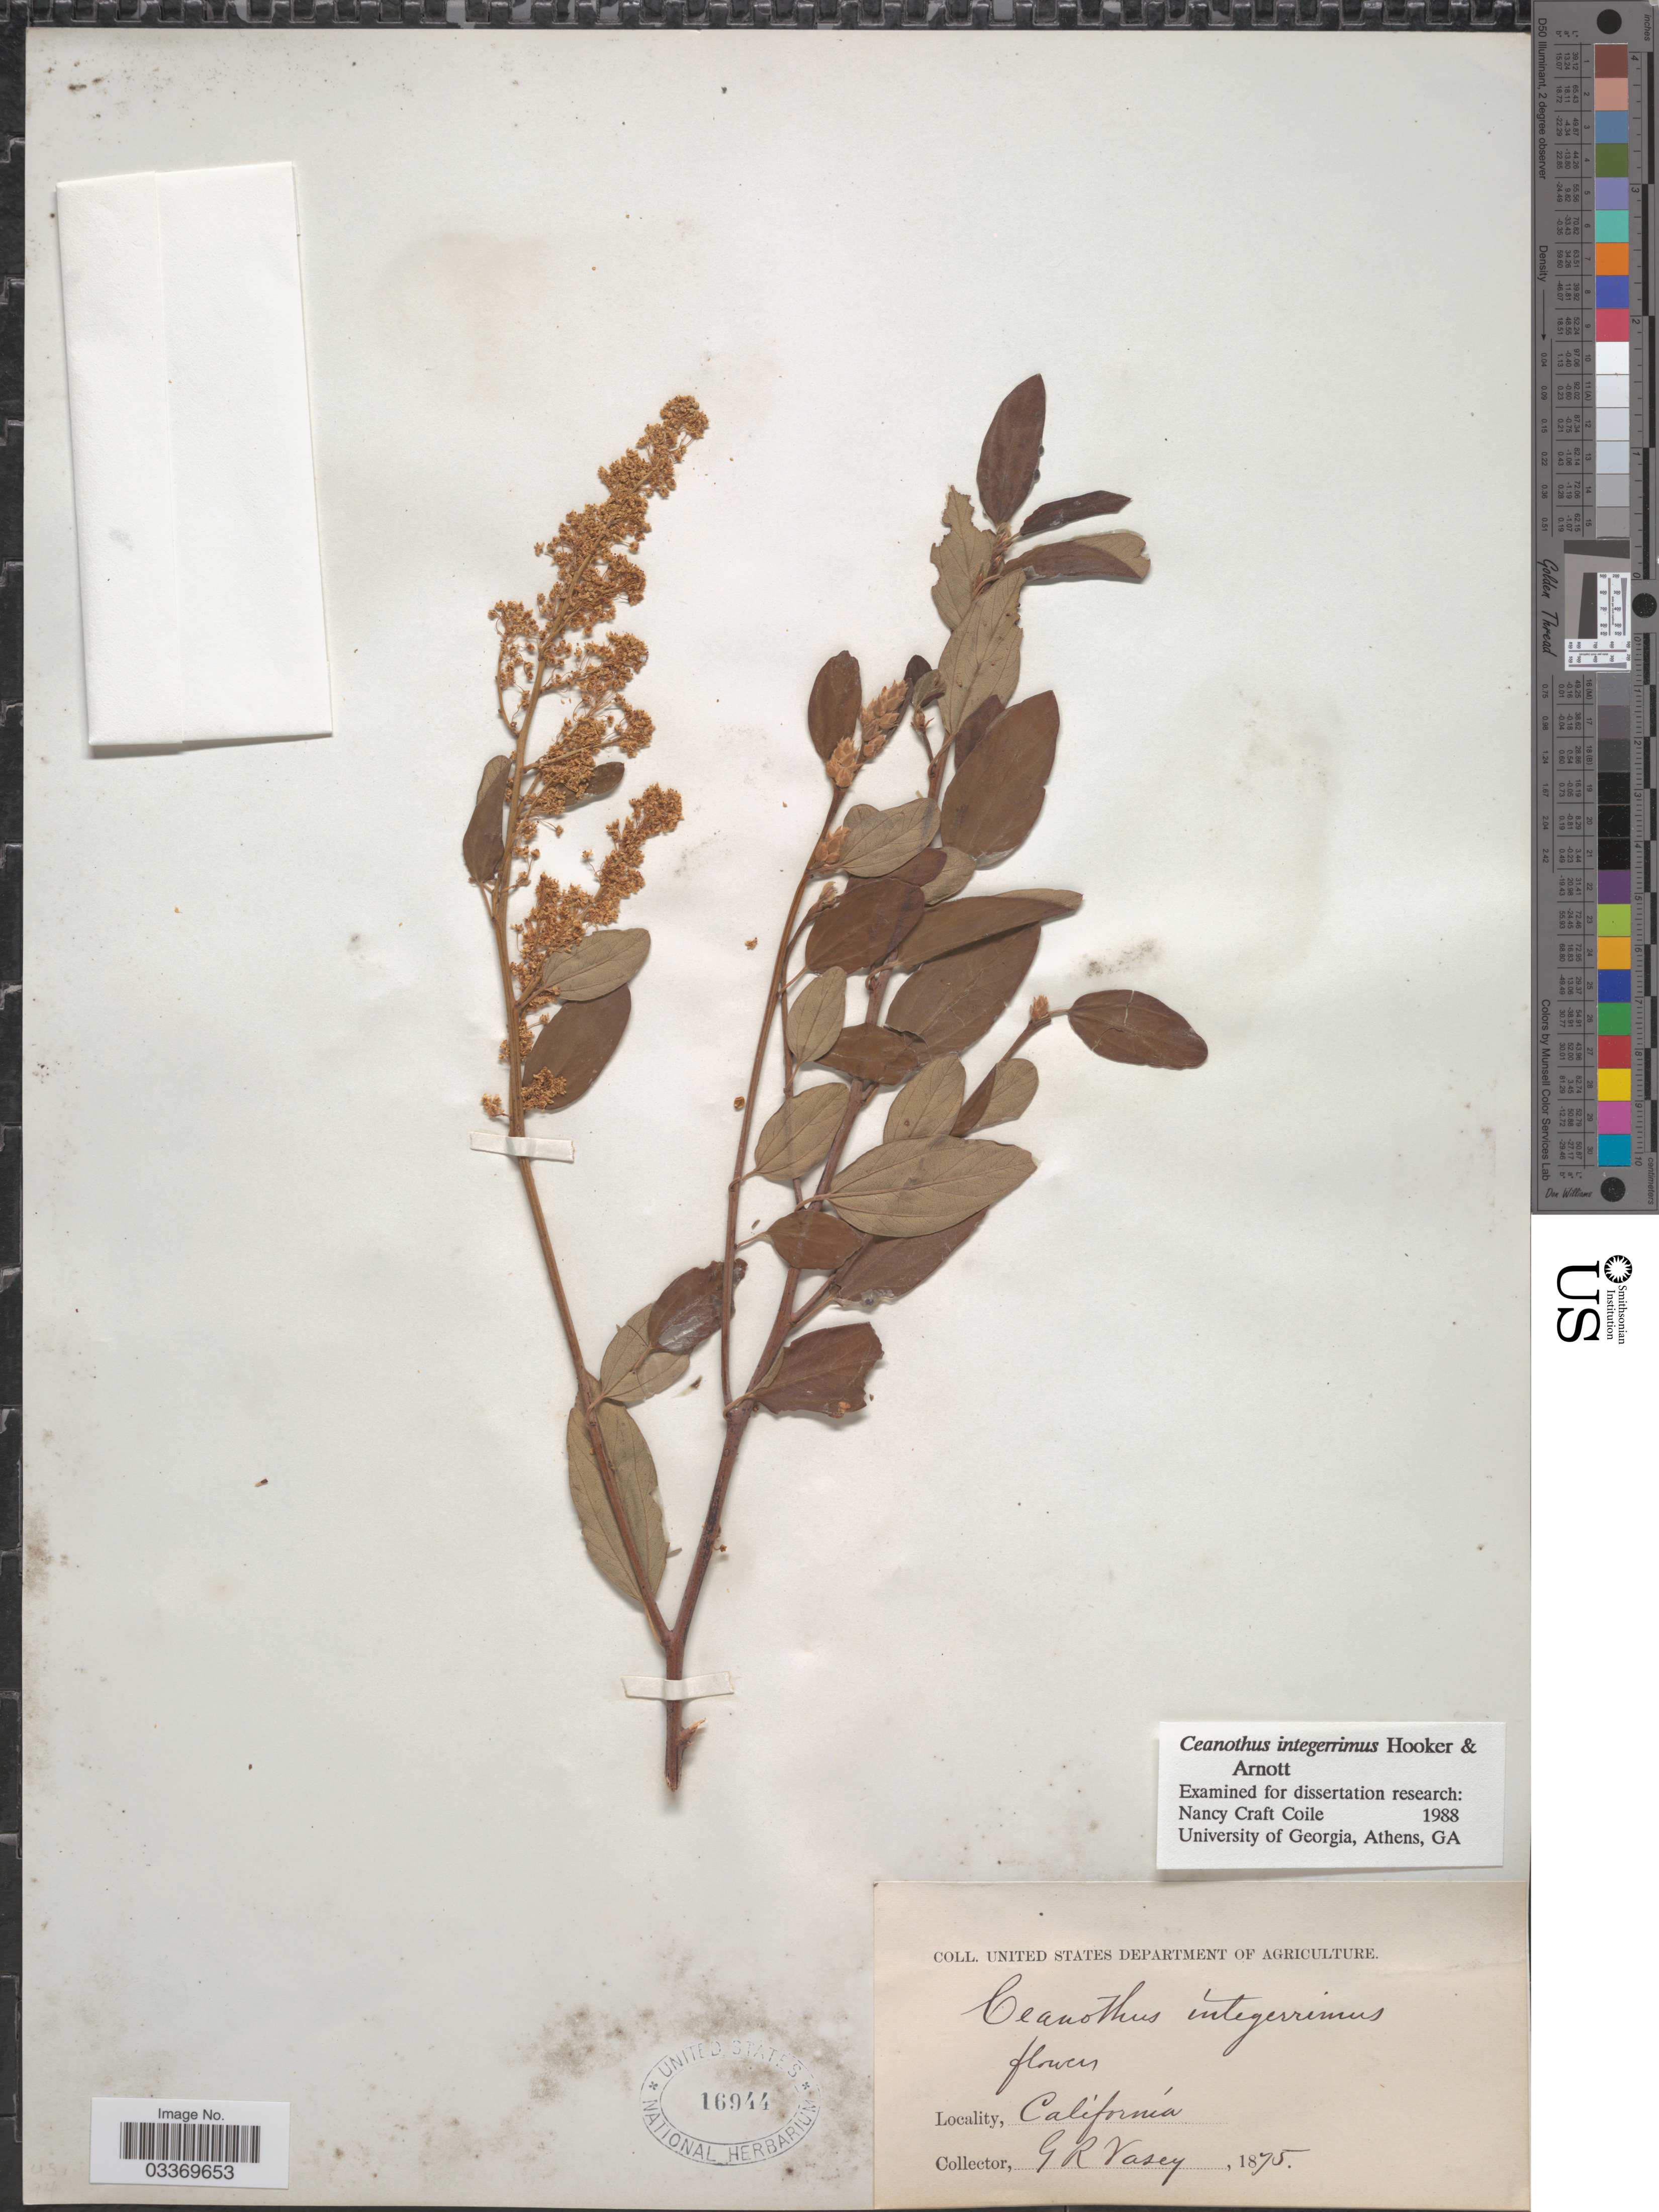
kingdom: Plantae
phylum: Tracheophyta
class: Magnoliopsida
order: Rosales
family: Rhamnaceae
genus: Ceanothus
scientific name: Ceanothus integerrimus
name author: Hook. & Arn.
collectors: G. R. Vasey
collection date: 1875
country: United States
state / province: California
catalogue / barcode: US 16944